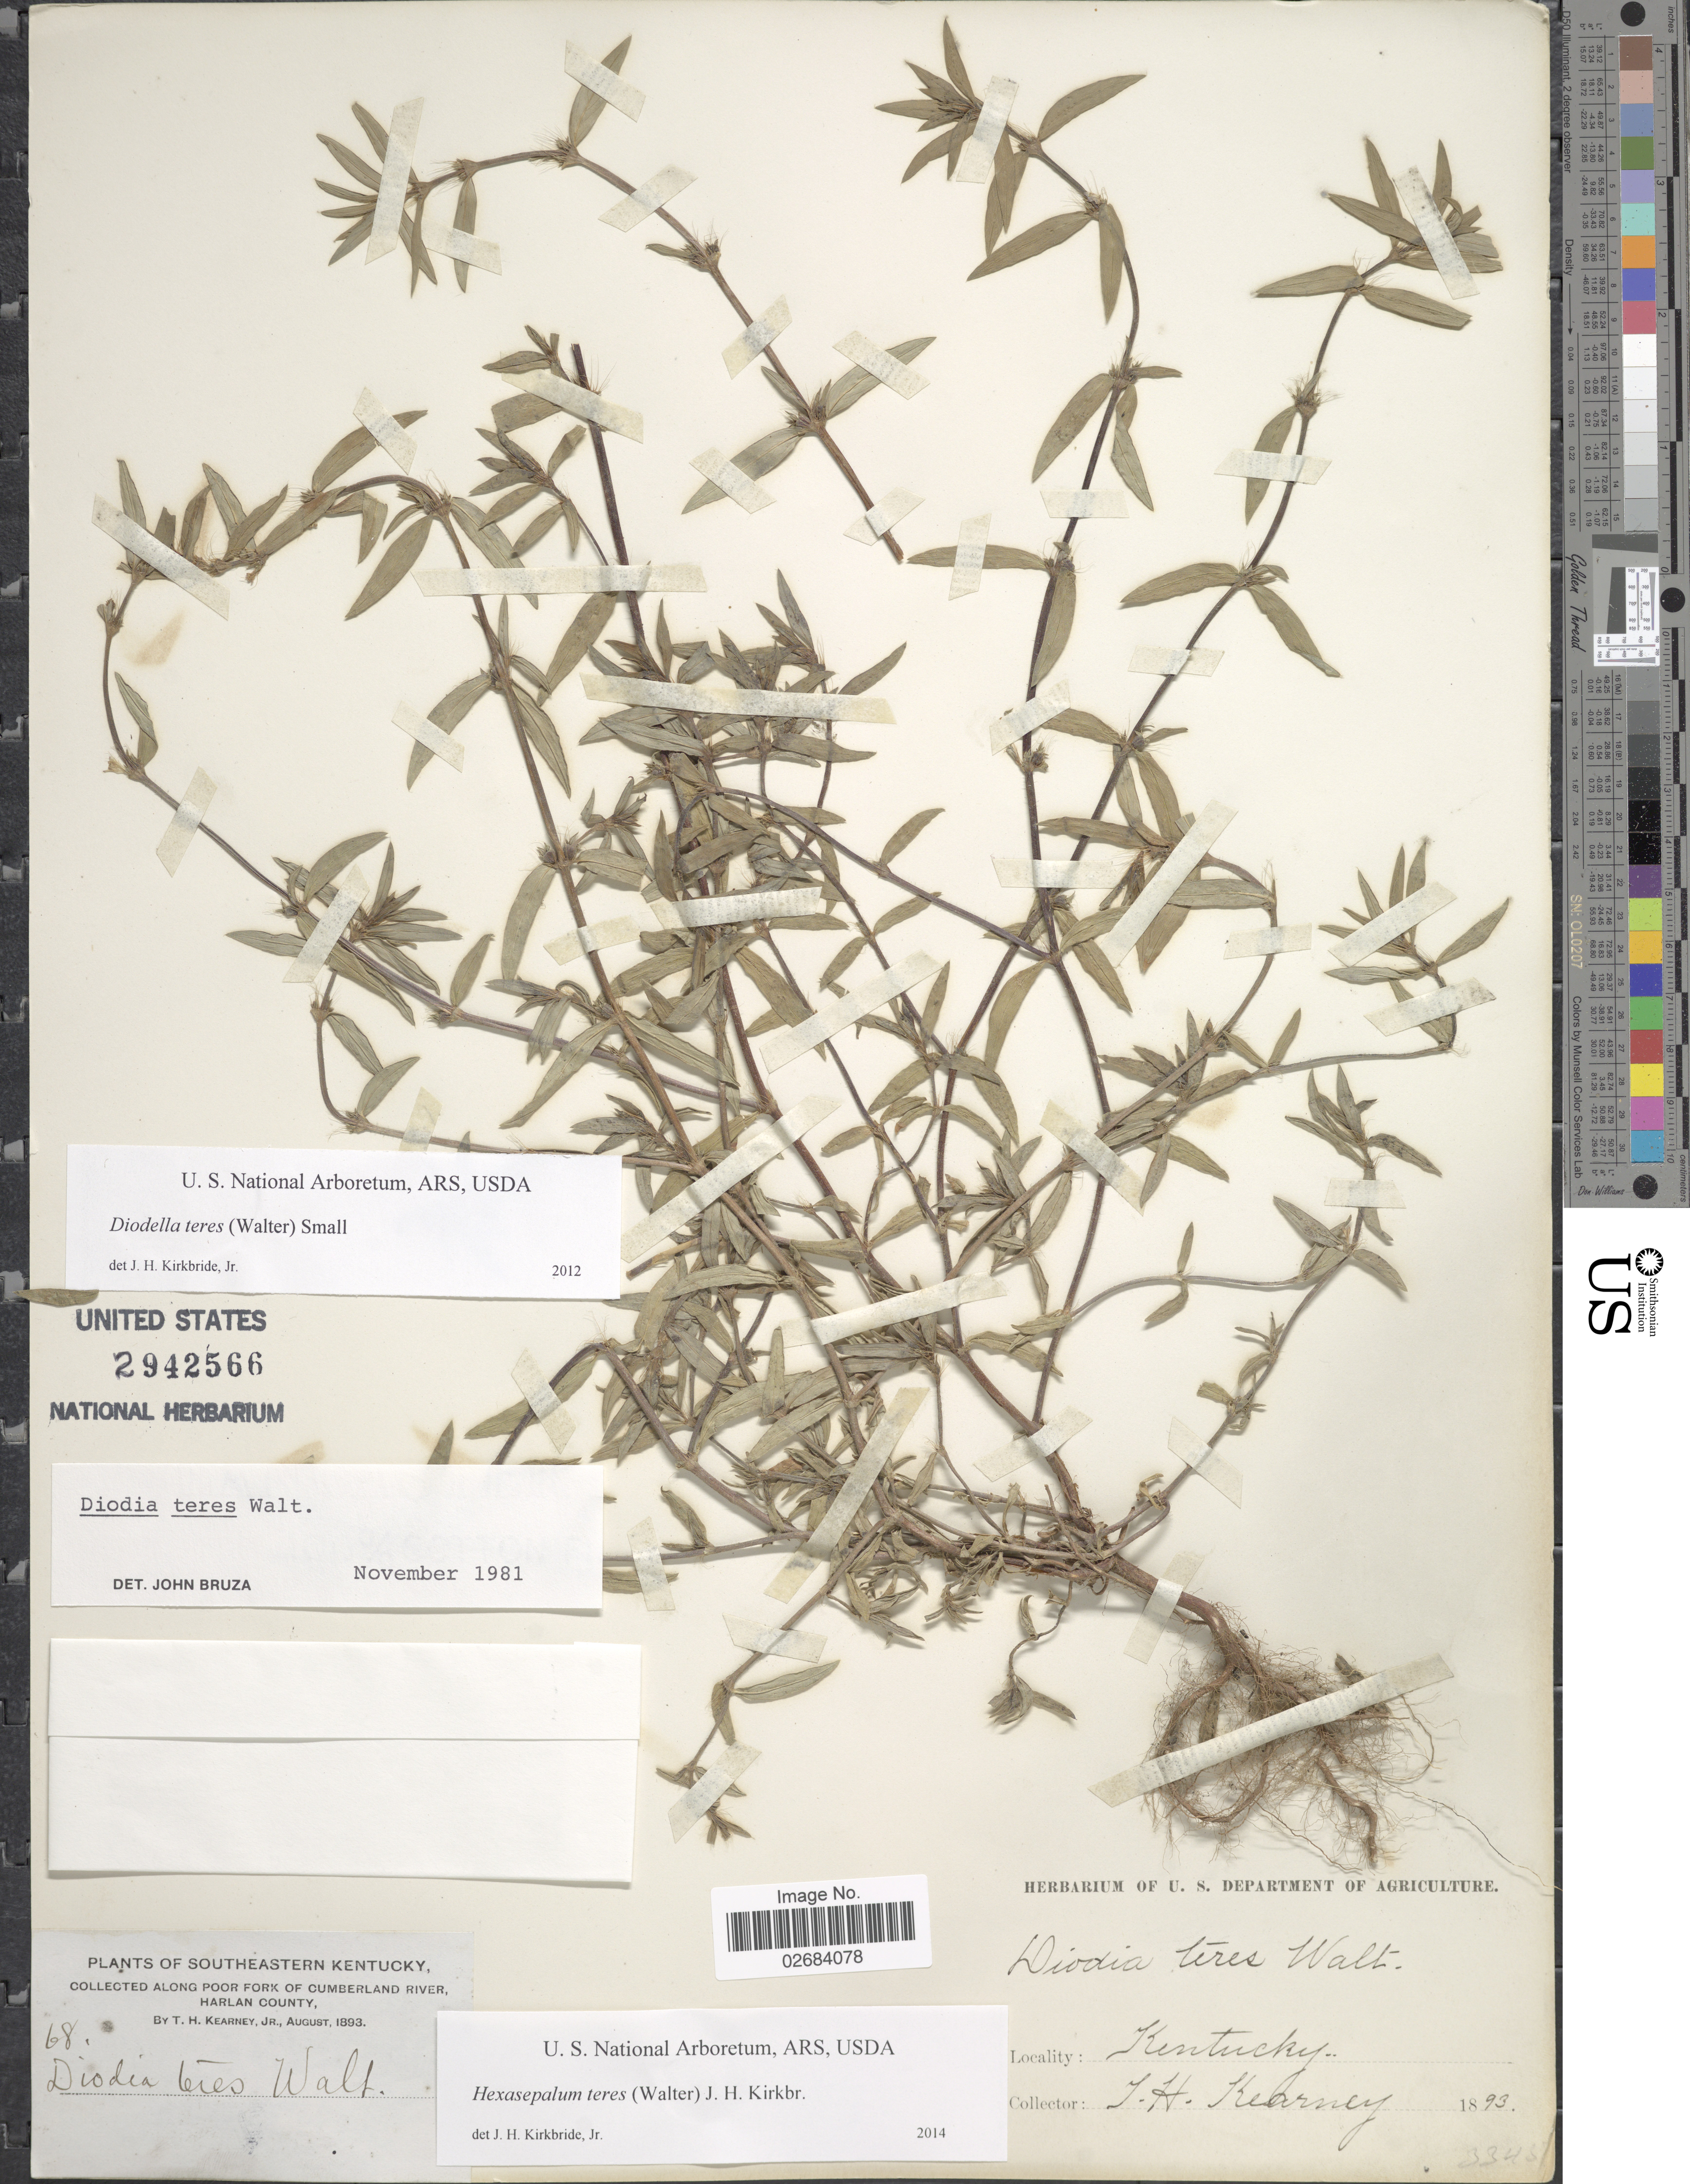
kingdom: Plantae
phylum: Tracheophyta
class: Magnoliopsida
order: Gentianales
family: Rubiaceae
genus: Diodia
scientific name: Diodia teres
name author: Walter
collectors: T. H. Kearney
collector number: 68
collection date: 1893-08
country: United States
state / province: Kentucky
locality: Southeastern Kentucky, along Poor Fork of Cumberland River, Harlan County.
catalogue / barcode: US 2942566